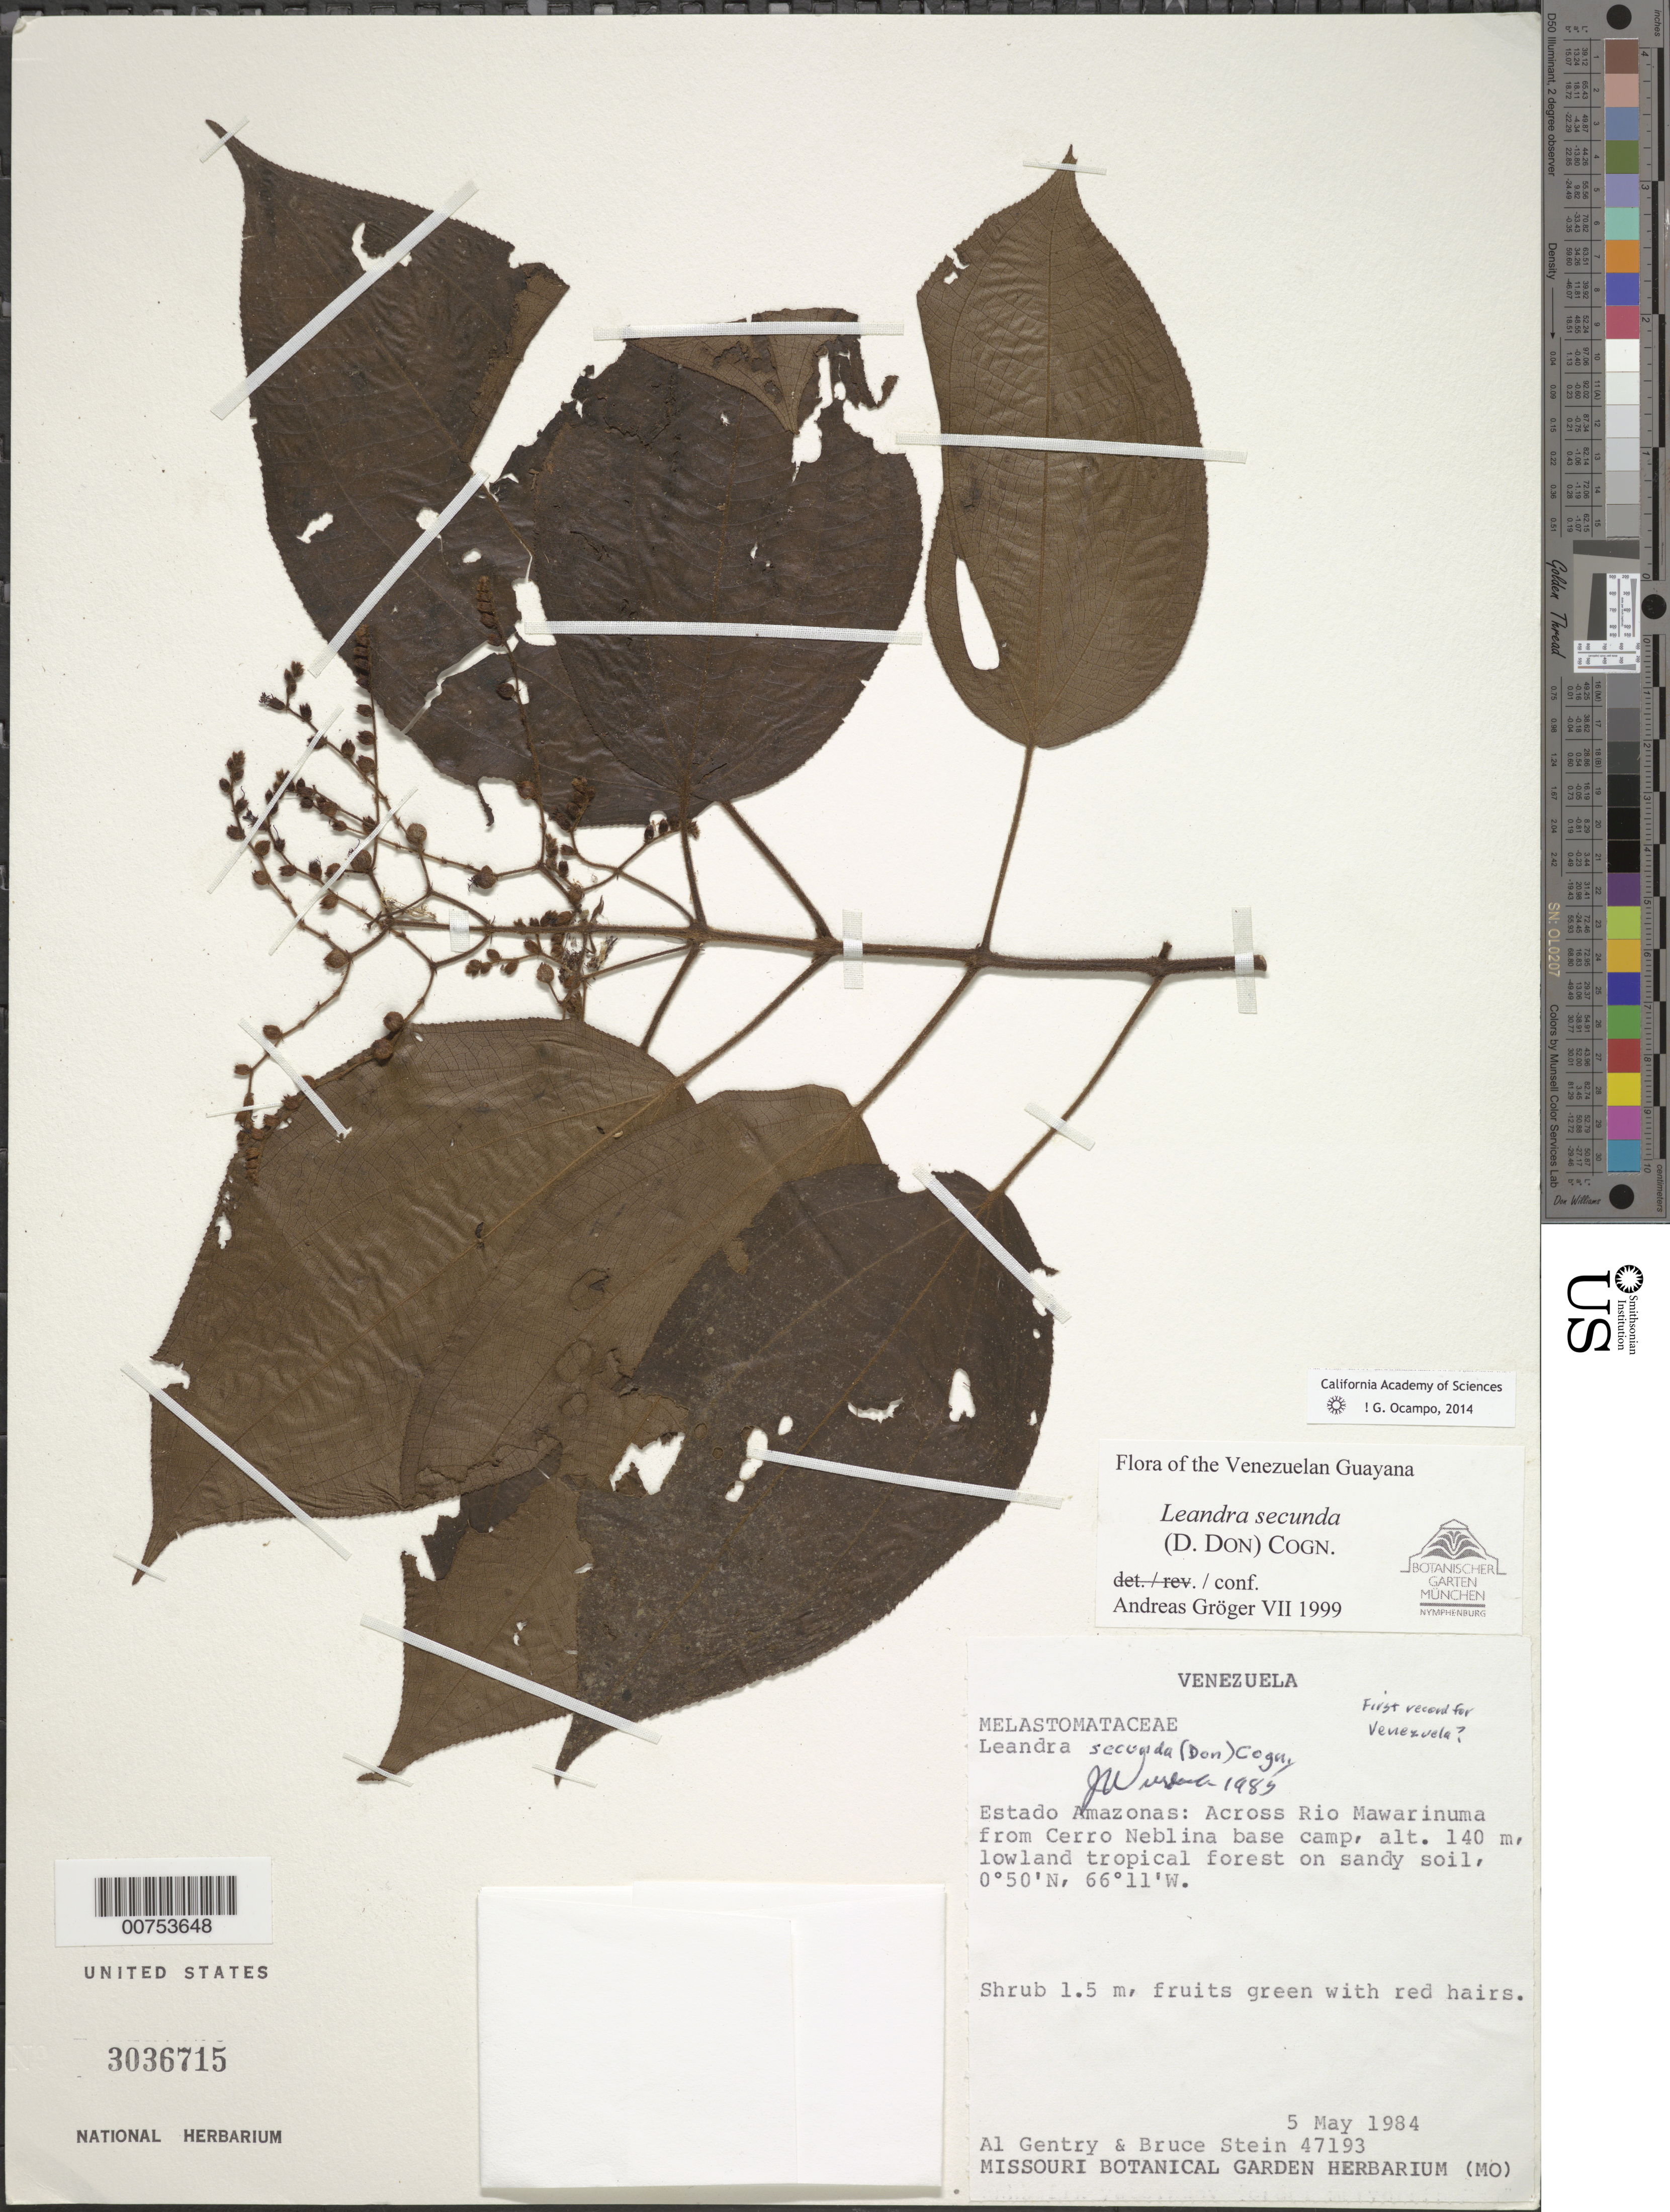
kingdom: Plantae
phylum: Tracheophyta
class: Magnoliopsida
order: Myrtales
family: Melastomataceae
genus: Leandra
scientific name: Leandra secunda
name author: (D. Don) Cogn.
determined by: Gröger, A.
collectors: A. H. Gentry & B. Stein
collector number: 47193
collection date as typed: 5-May-84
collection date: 1984-05-05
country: Venezuela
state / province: Amazonas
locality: Río Mawarinuma, across from Cerro de La Neblina Base Camp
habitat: Lowland forest on sandy soil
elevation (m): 140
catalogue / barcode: US 3036715